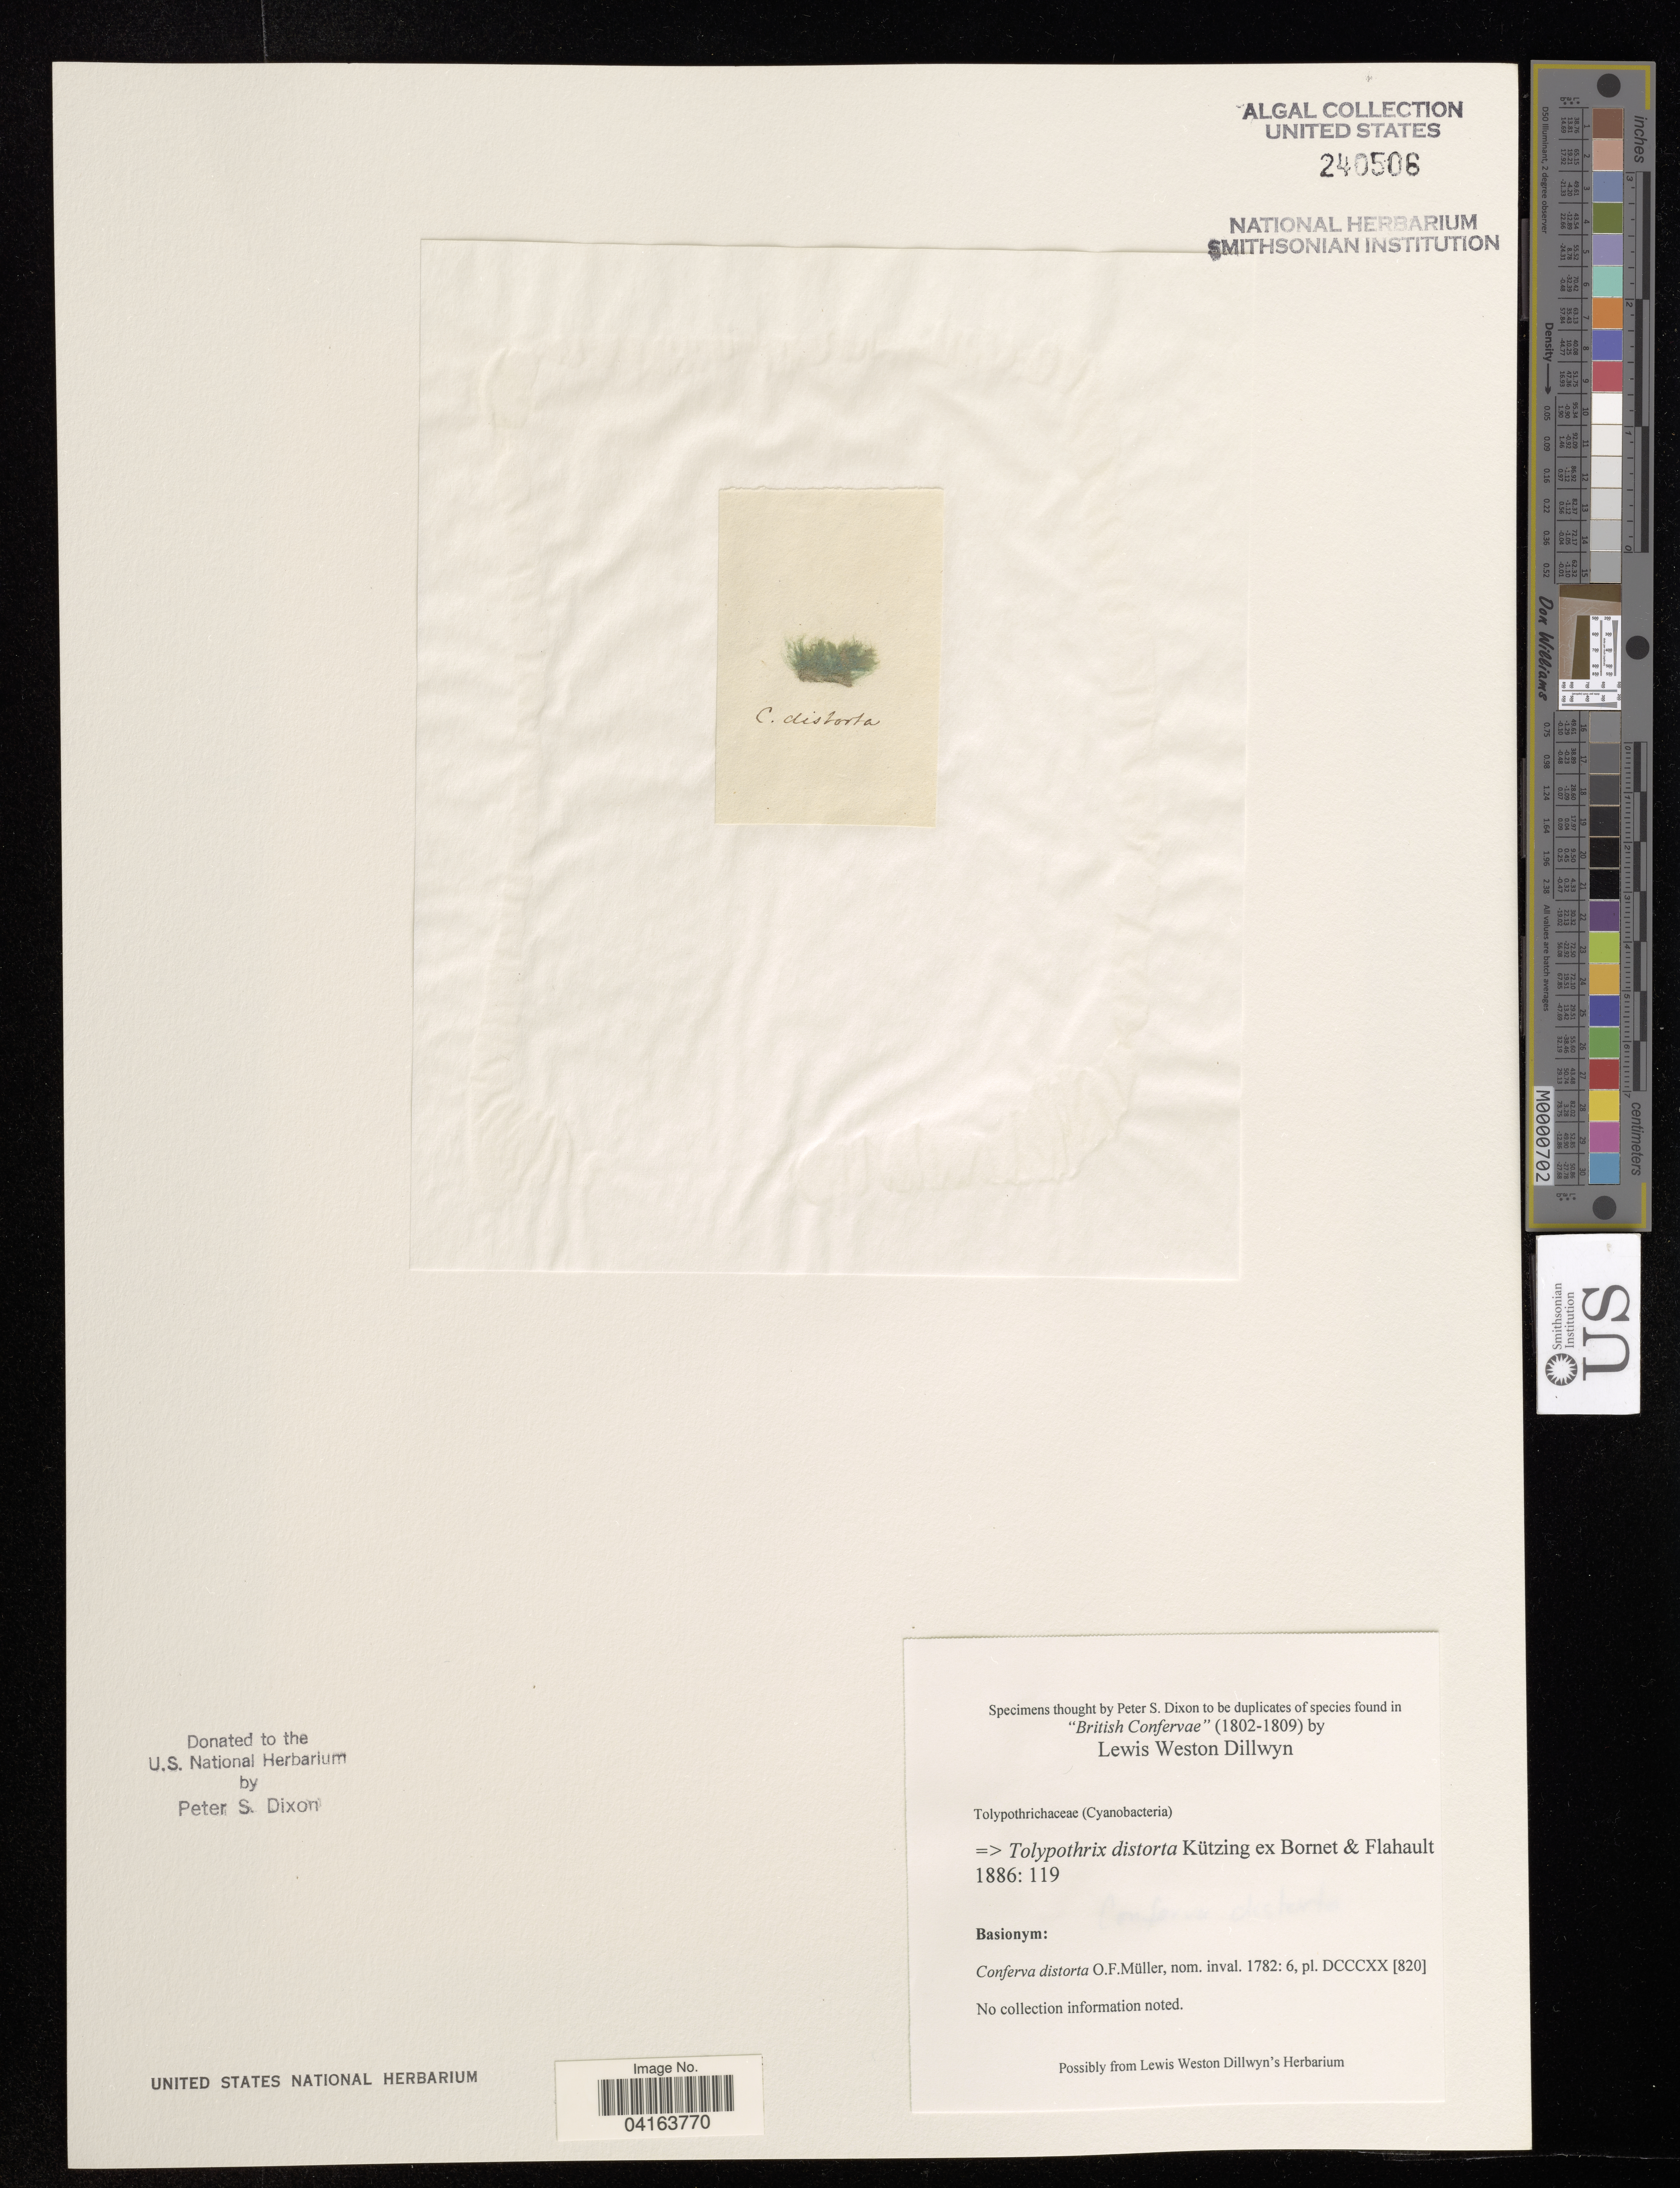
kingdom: Bacteria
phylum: Cyanobacteria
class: Cyanobacteriia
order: Cyanobacteriales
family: Tolypothrichaceae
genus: Tolypothrix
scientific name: Tolypothrix distorta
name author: Kütz.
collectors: L. W. Dillwyn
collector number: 1782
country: United Kingdom (?)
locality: No collection information noted, possibily from Lewis Weston Dillwyn's Herbarium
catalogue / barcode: US 240506